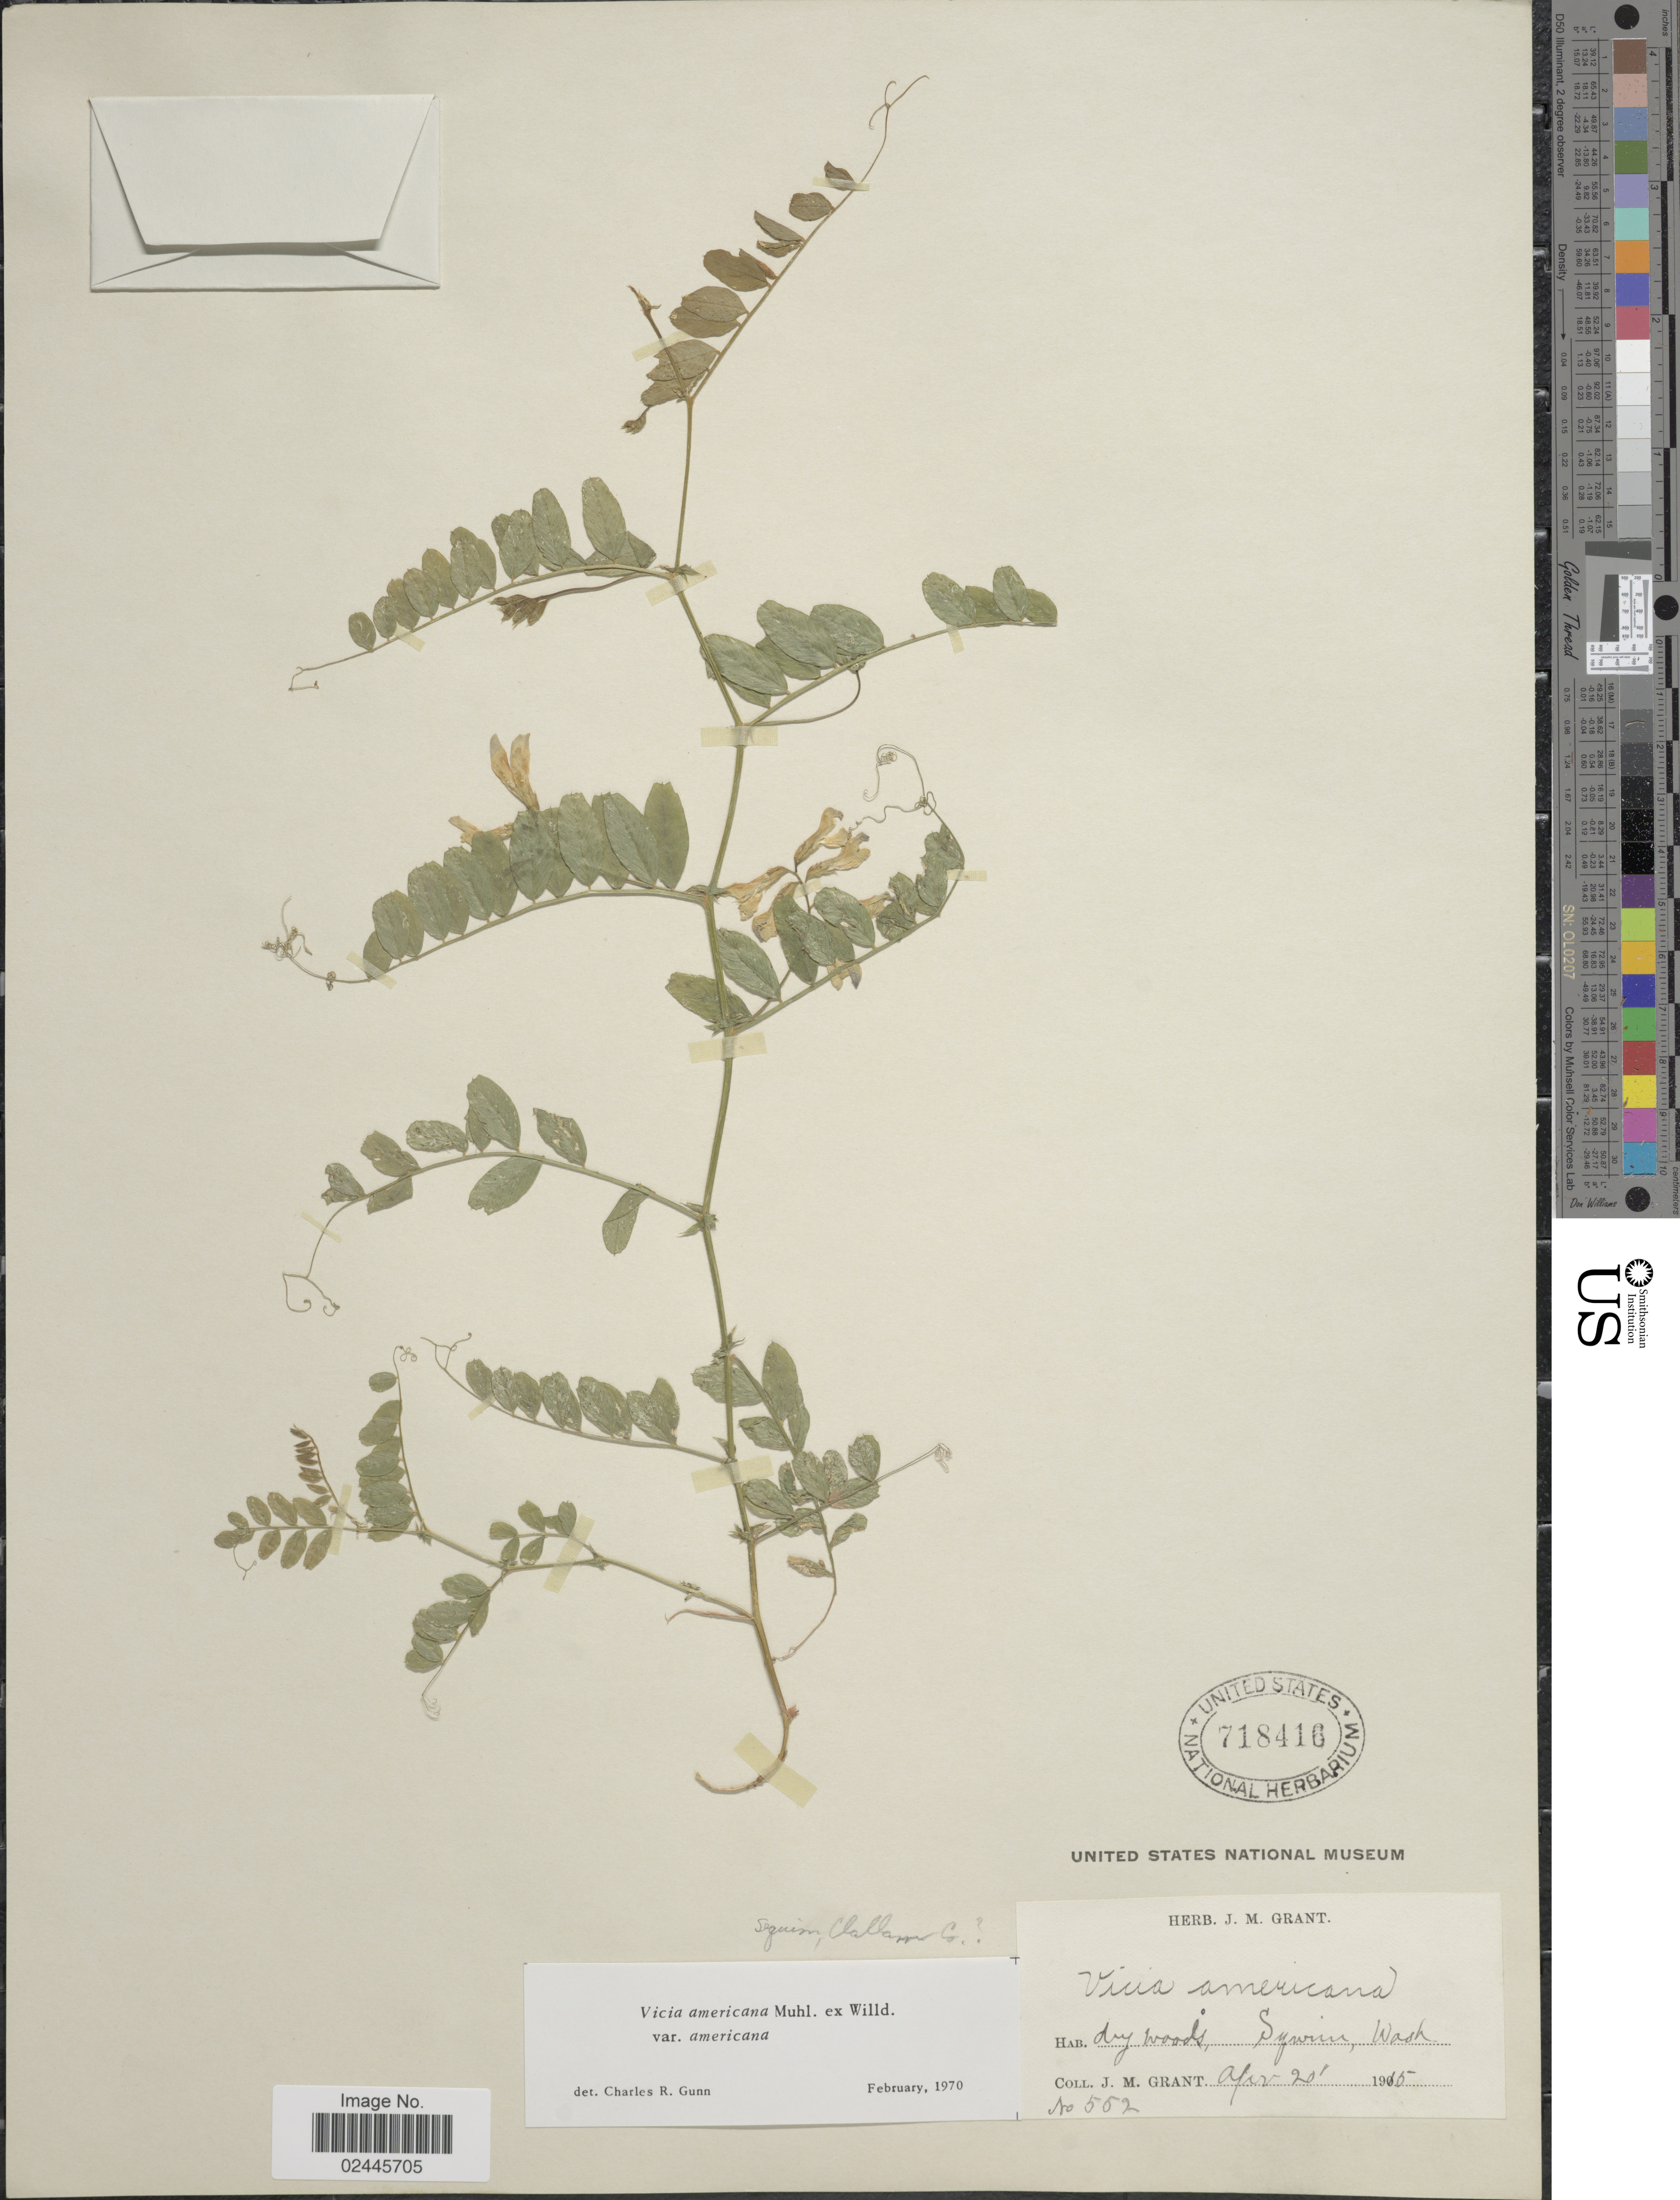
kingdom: Plantae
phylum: Tracheophyta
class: Magnoliopsida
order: Fabales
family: Fabaceae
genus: Vicia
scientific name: Vicia americana var. americana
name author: Muhl. ex Willd.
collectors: J. M. Grant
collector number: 552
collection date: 1915-04-20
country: United States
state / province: Washington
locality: Sequim.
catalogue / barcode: US 718416